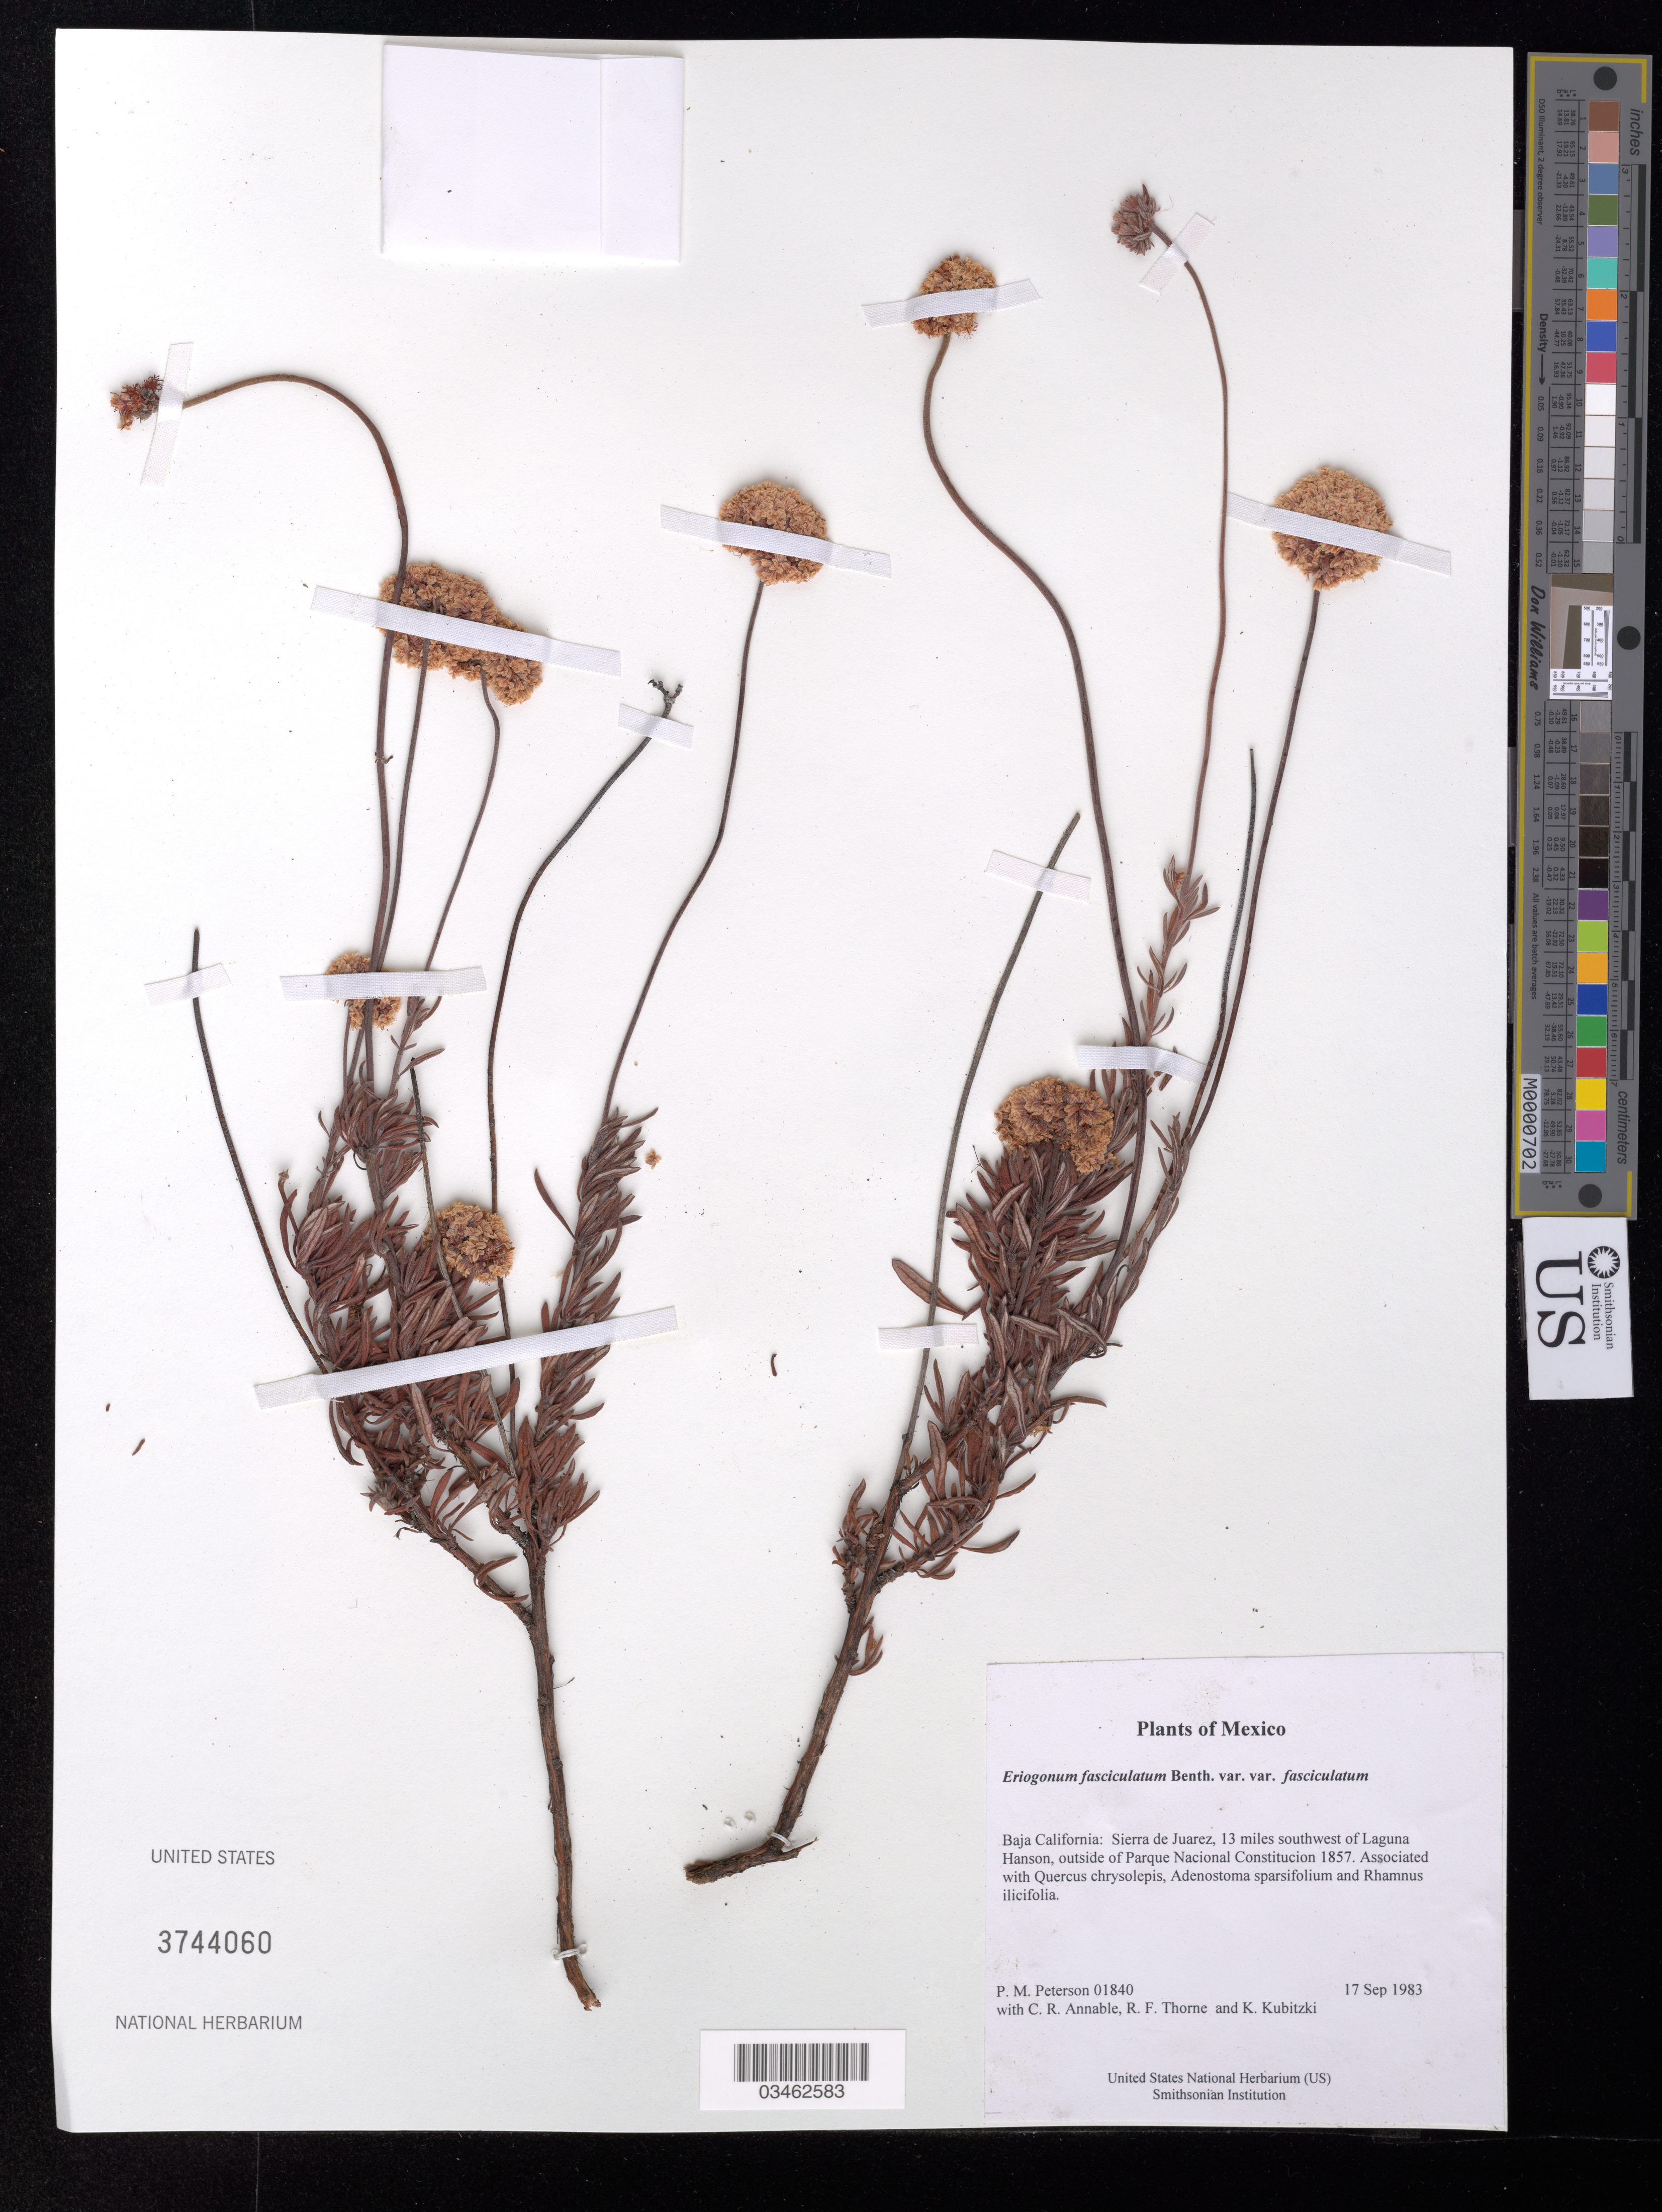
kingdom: Plantae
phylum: Tracheophyta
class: Magnoliopsida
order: Caryophyllales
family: Polygonaceae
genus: Eriogonum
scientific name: Eriogonum fasciculatum var. fasciculatum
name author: Benth.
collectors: P. M. Peterson, C. R. Annable, R. F. Thorne & K. Kubitzki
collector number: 01840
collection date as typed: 17 Sep 1983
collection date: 1983-09-17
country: Mexico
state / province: Baja California Norte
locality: Sierra de Juarez, 13 miles southwest of Laguna Hanson, outside of Parque Nacional Constitucion 1857.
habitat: Associated with Quercus chrysolepis, Adenostoma sparsifolium and Rhamnus ilicifolia.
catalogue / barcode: US 3744060